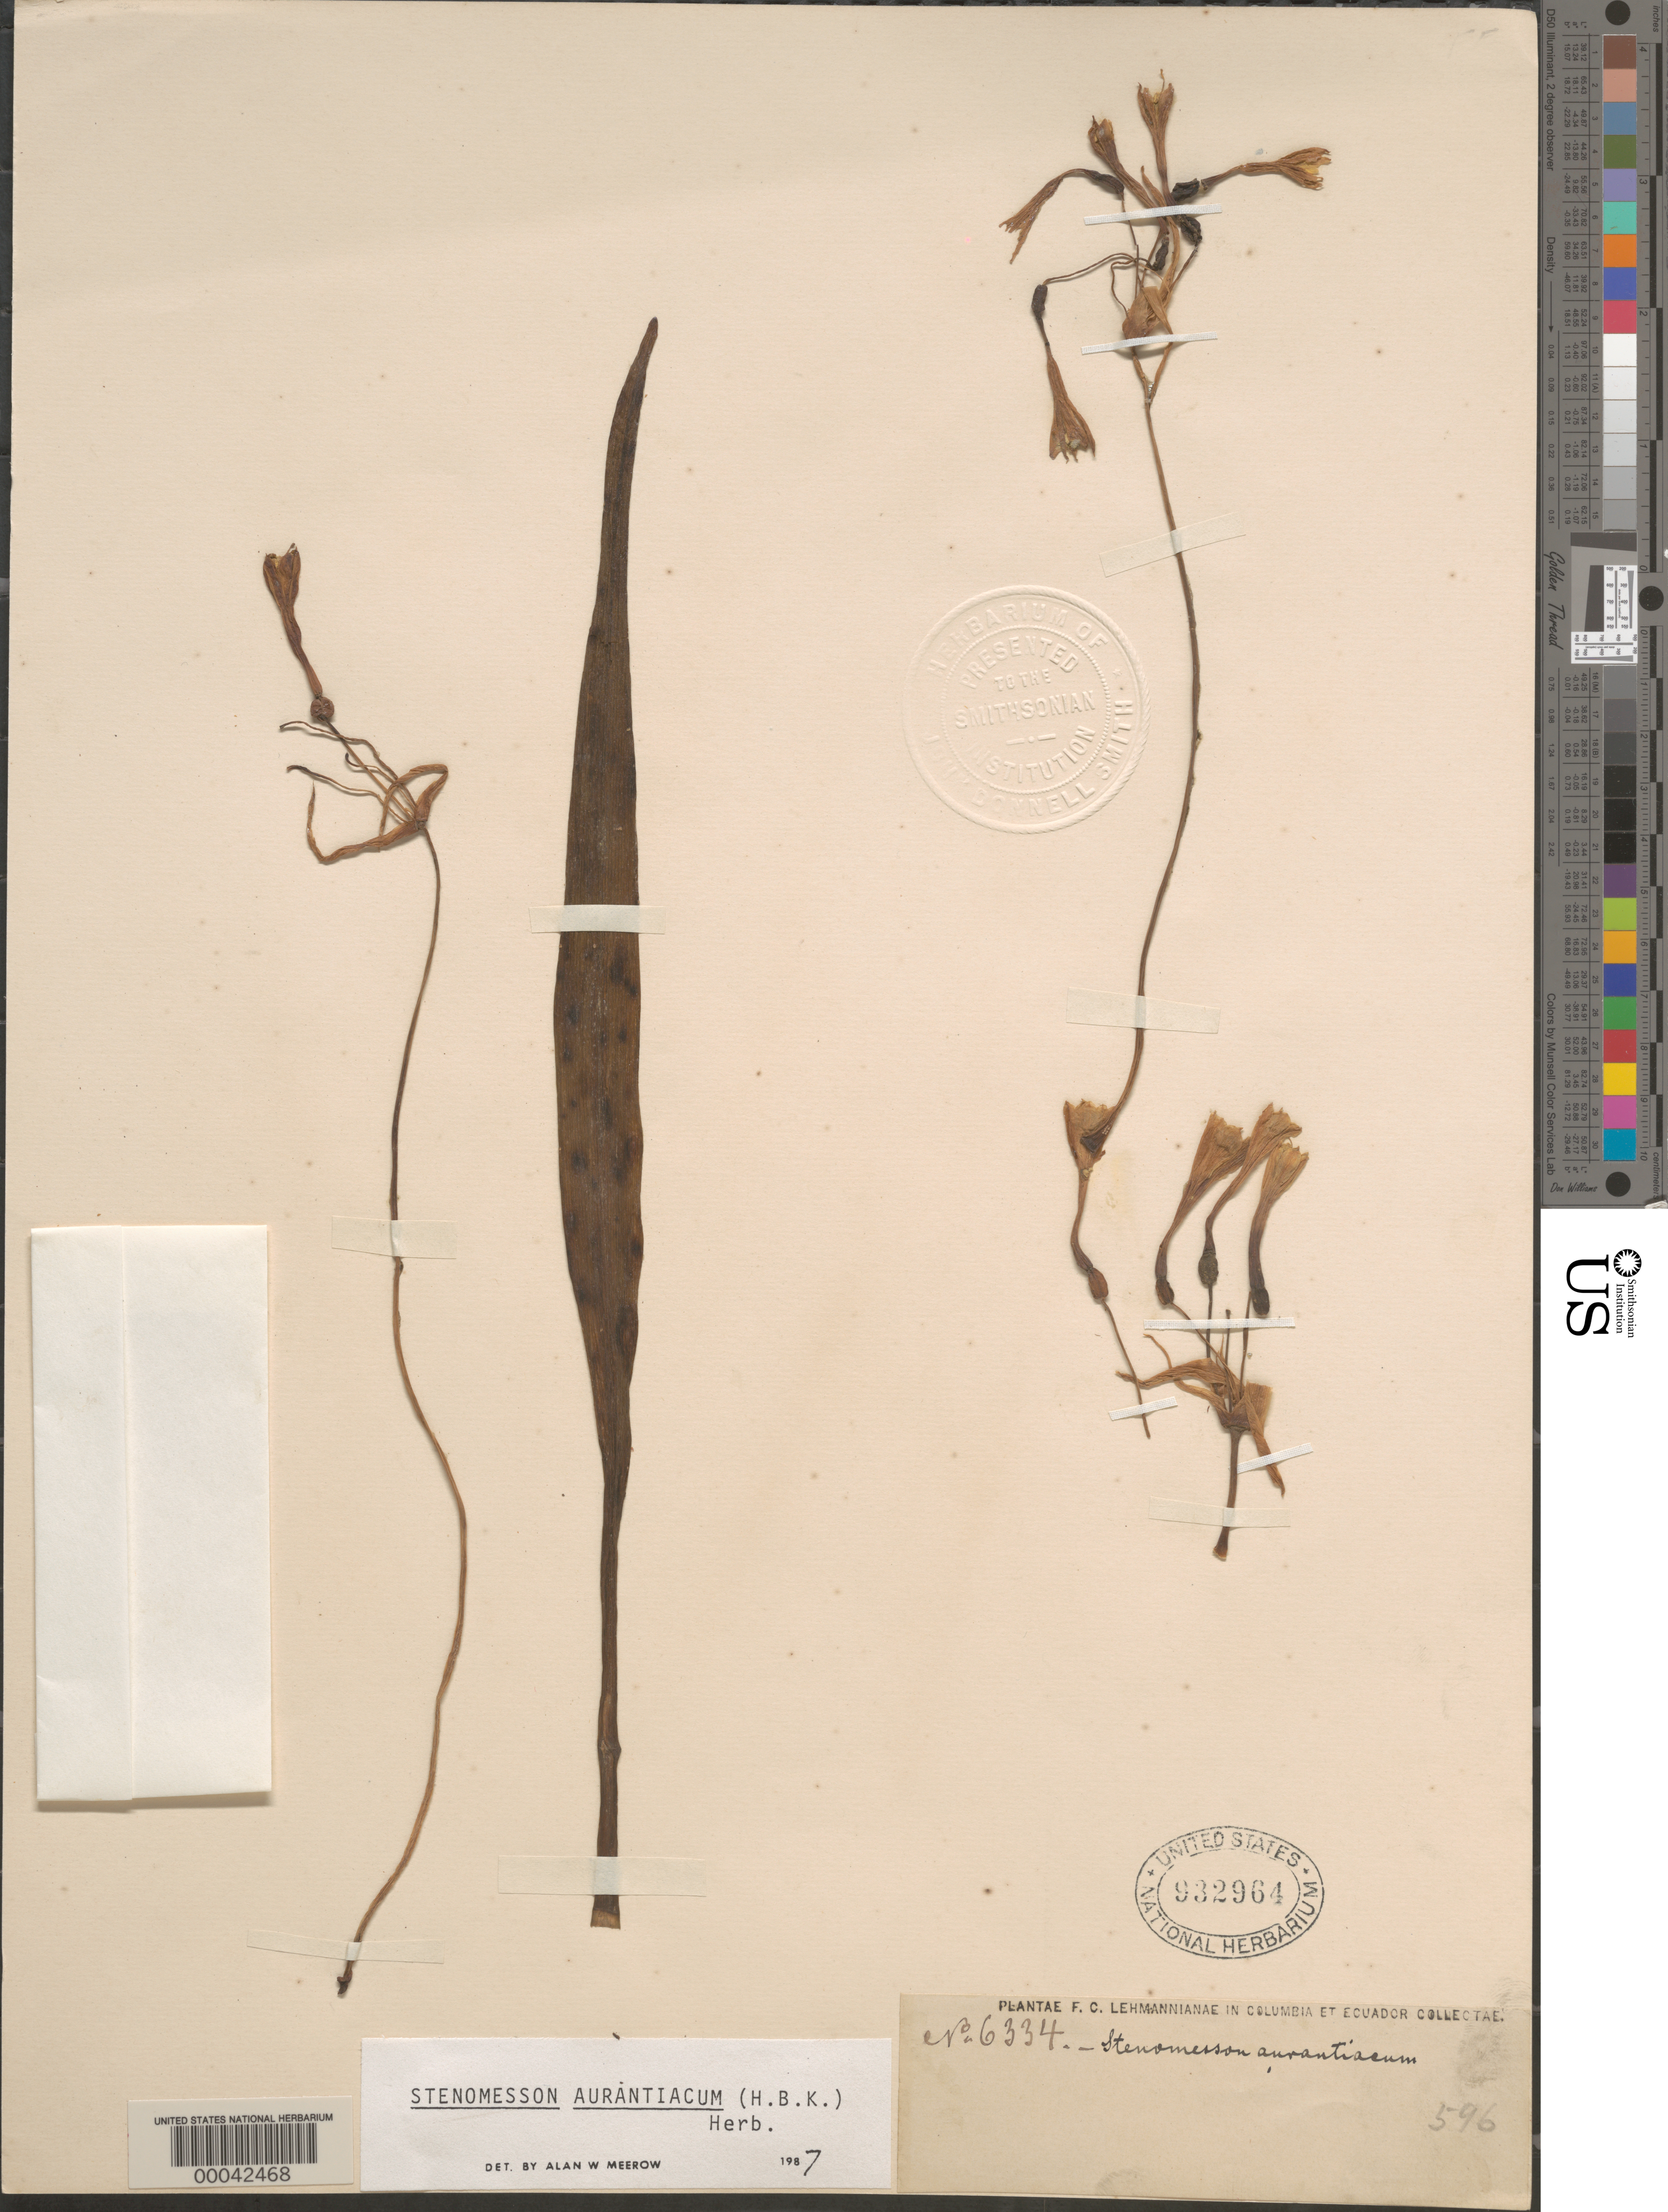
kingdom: Plantae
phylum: Tracheophyta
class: Liliopsida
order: Asparagales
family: Amaryllidaceae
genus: Stenomesson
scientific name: Stenomesson aurantiacum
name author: (Kunth) Herb.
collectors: F. C. Lehmann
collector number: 6334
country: Colombia / Ecuador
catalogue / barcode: US 932964